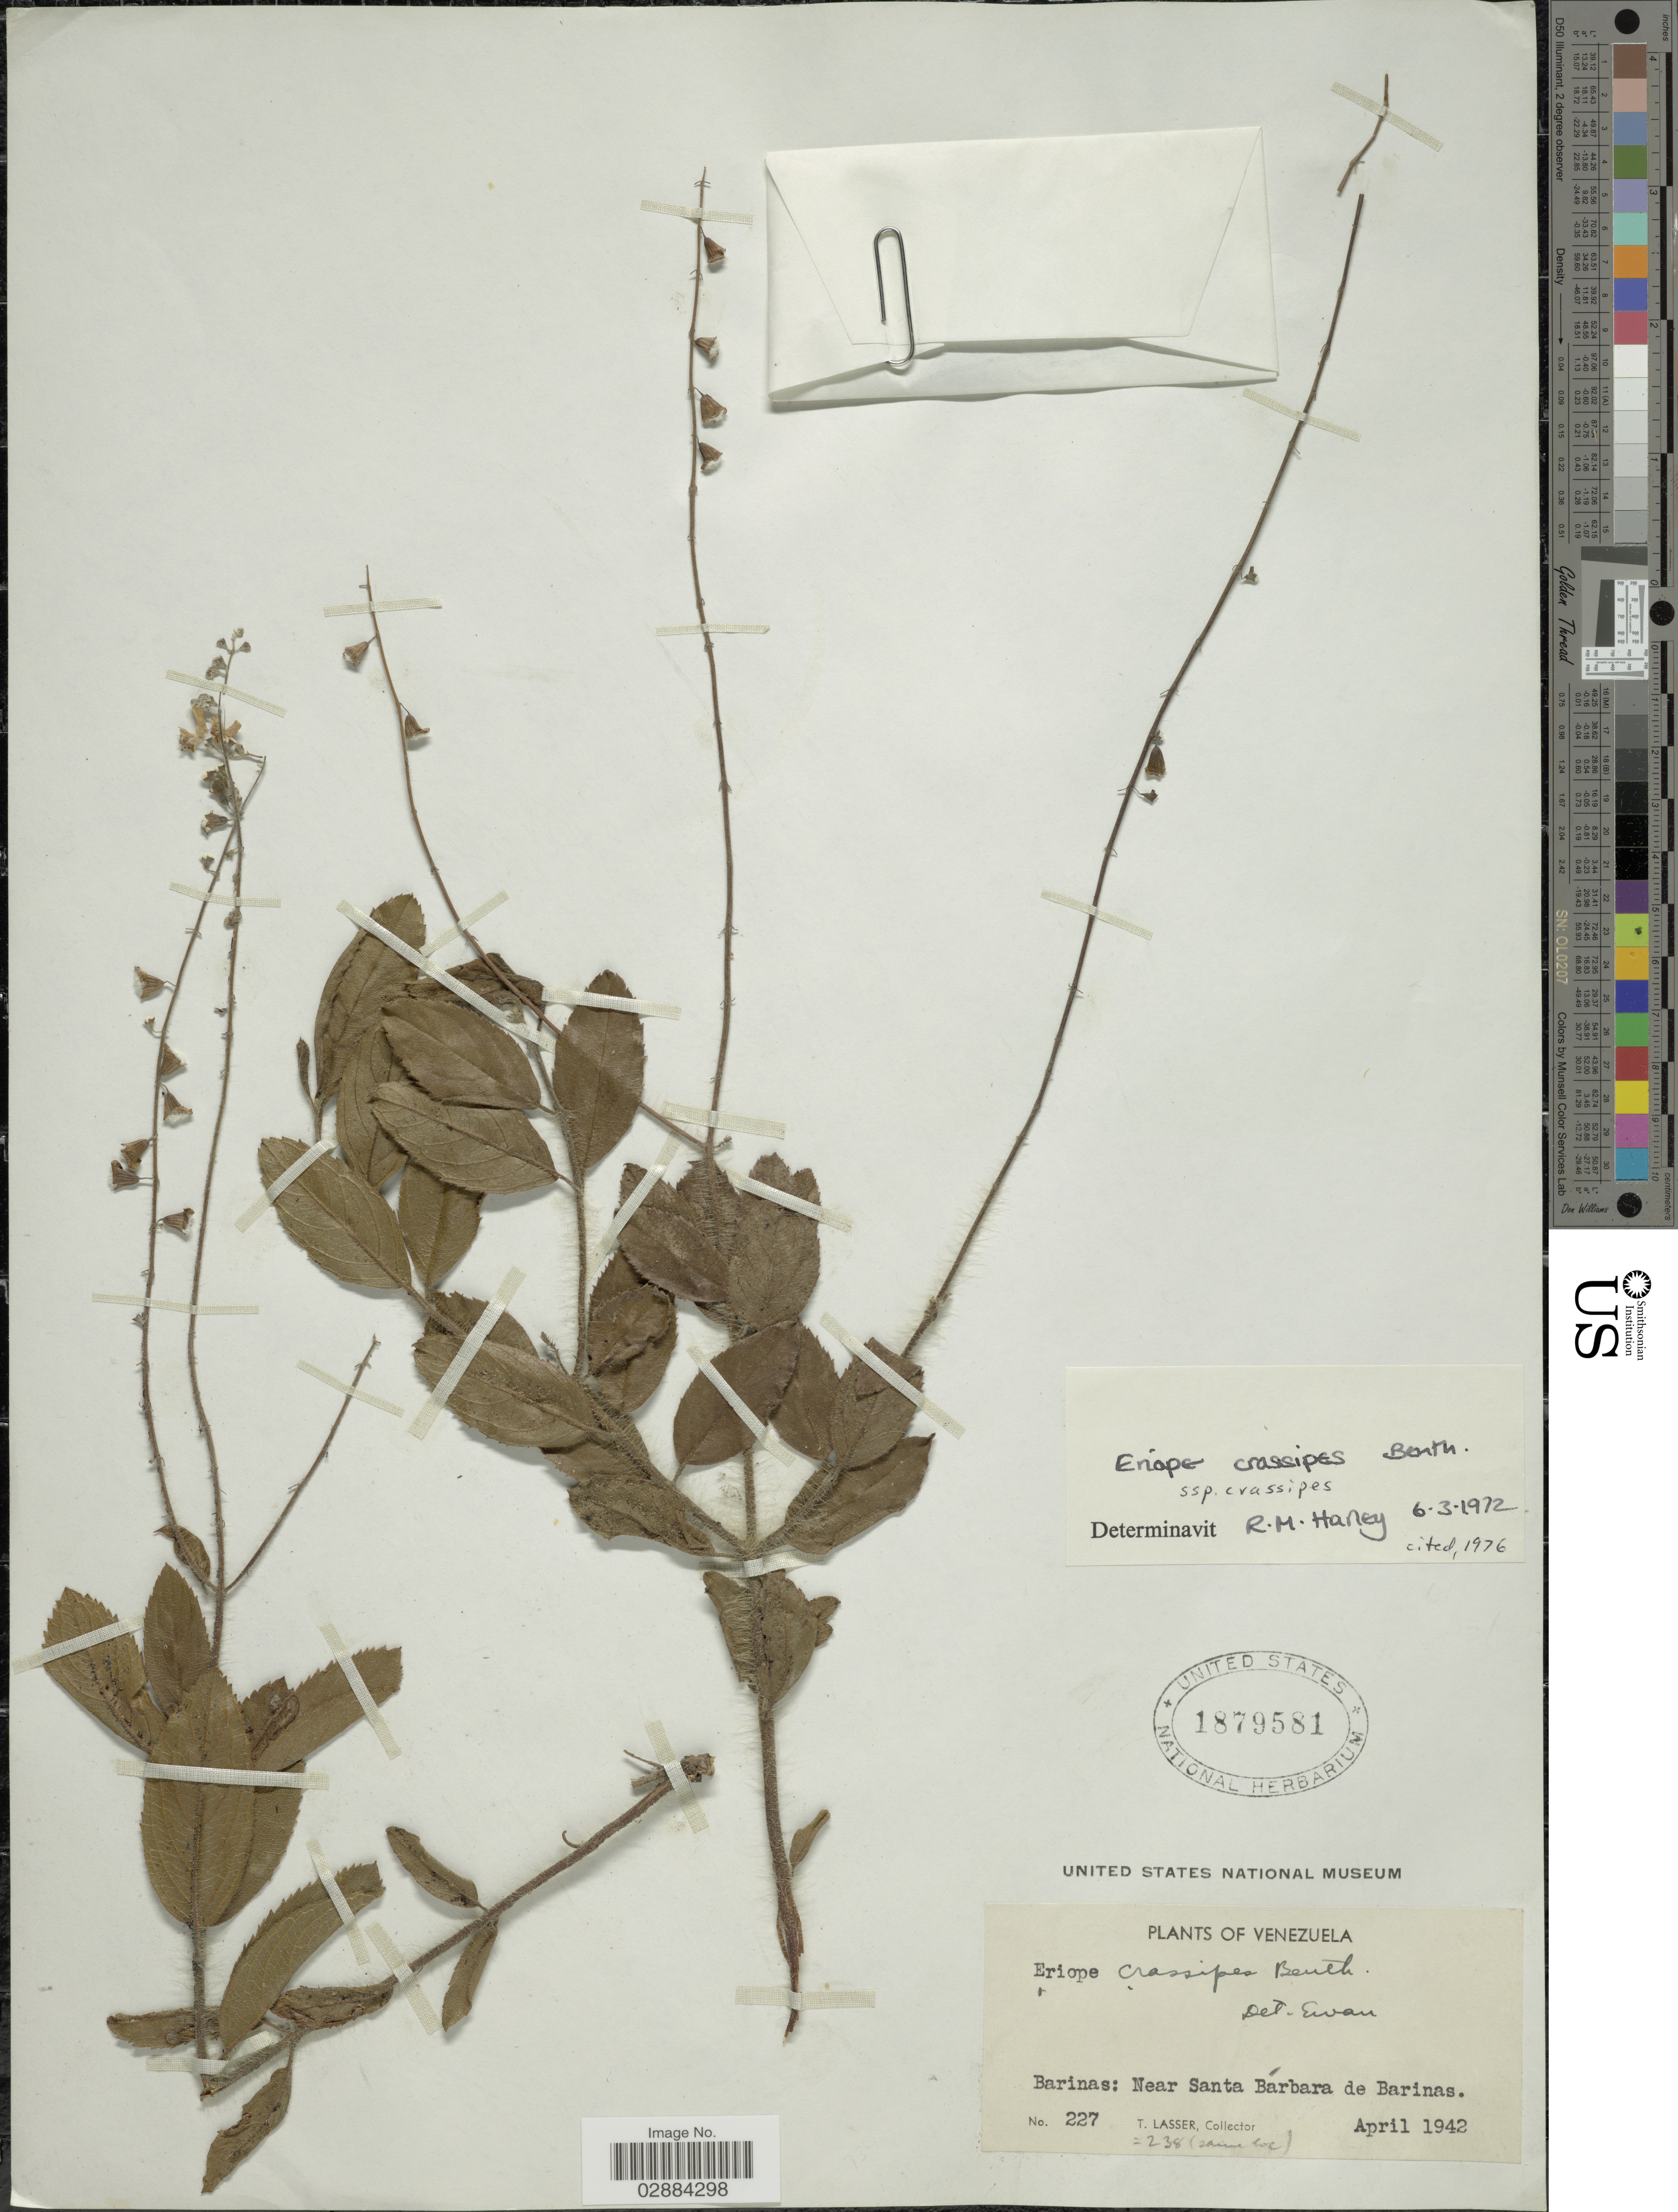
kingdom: Plantae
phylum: Tracheophyta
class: Magnoliopsida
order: Lamiales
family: Lamiaceae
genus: Eriope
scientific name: Eriope crassipes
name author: Benth.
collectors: T. Lasser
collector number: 227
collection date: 1942-04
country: Venezuela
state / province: Barinas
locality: Near Santa Bárbara de Barinas.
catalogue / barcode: US 1879581